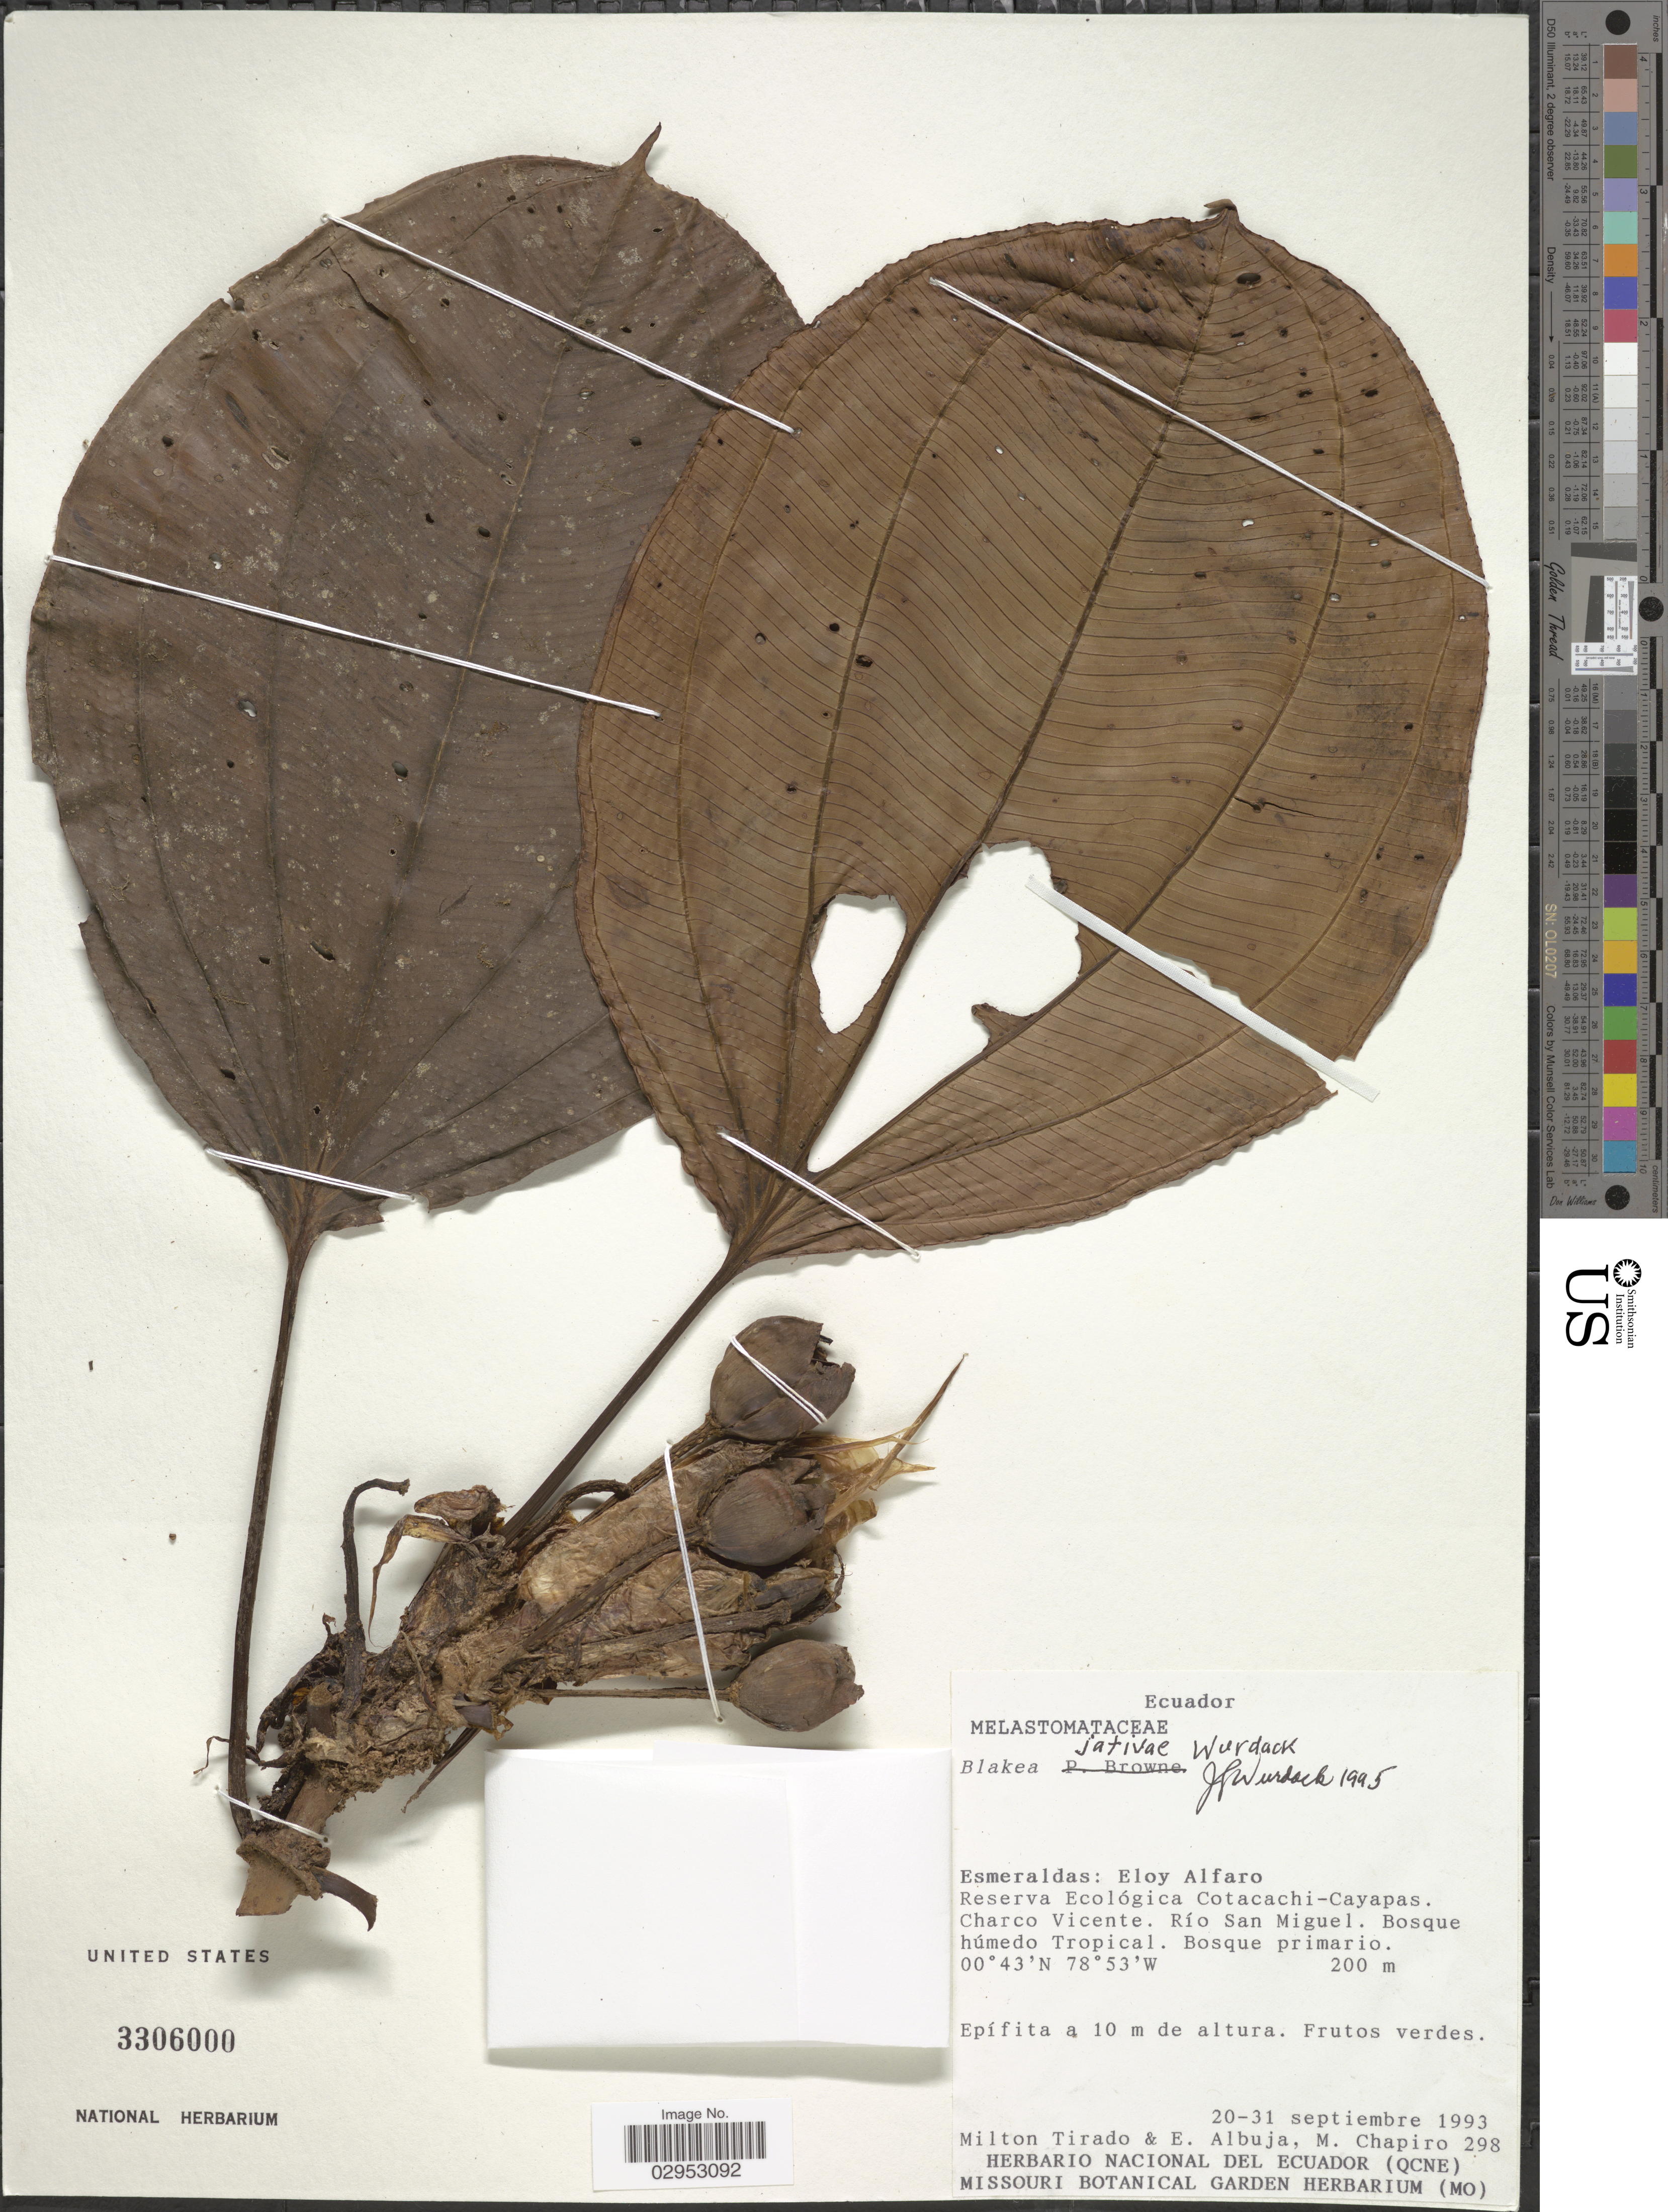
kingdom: Plantae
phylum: Tracheophyta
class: Magnoliopsida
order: Myrtales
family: Melastomataceae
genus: Blakea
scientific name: Blakea jativae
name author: Wurdack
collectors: M. Tirado, E. Albuja & M. Chapiro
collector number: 298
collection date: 1993-09-20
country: Ecuador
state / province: Esmeraldas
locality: Eloy Alfaro. Reserva Ecológica Cotacachi-Cayapas. Charco Vicente. Río San Miguel. Bosque húmedo Tropical.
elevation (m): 200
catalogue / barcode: US 3306000